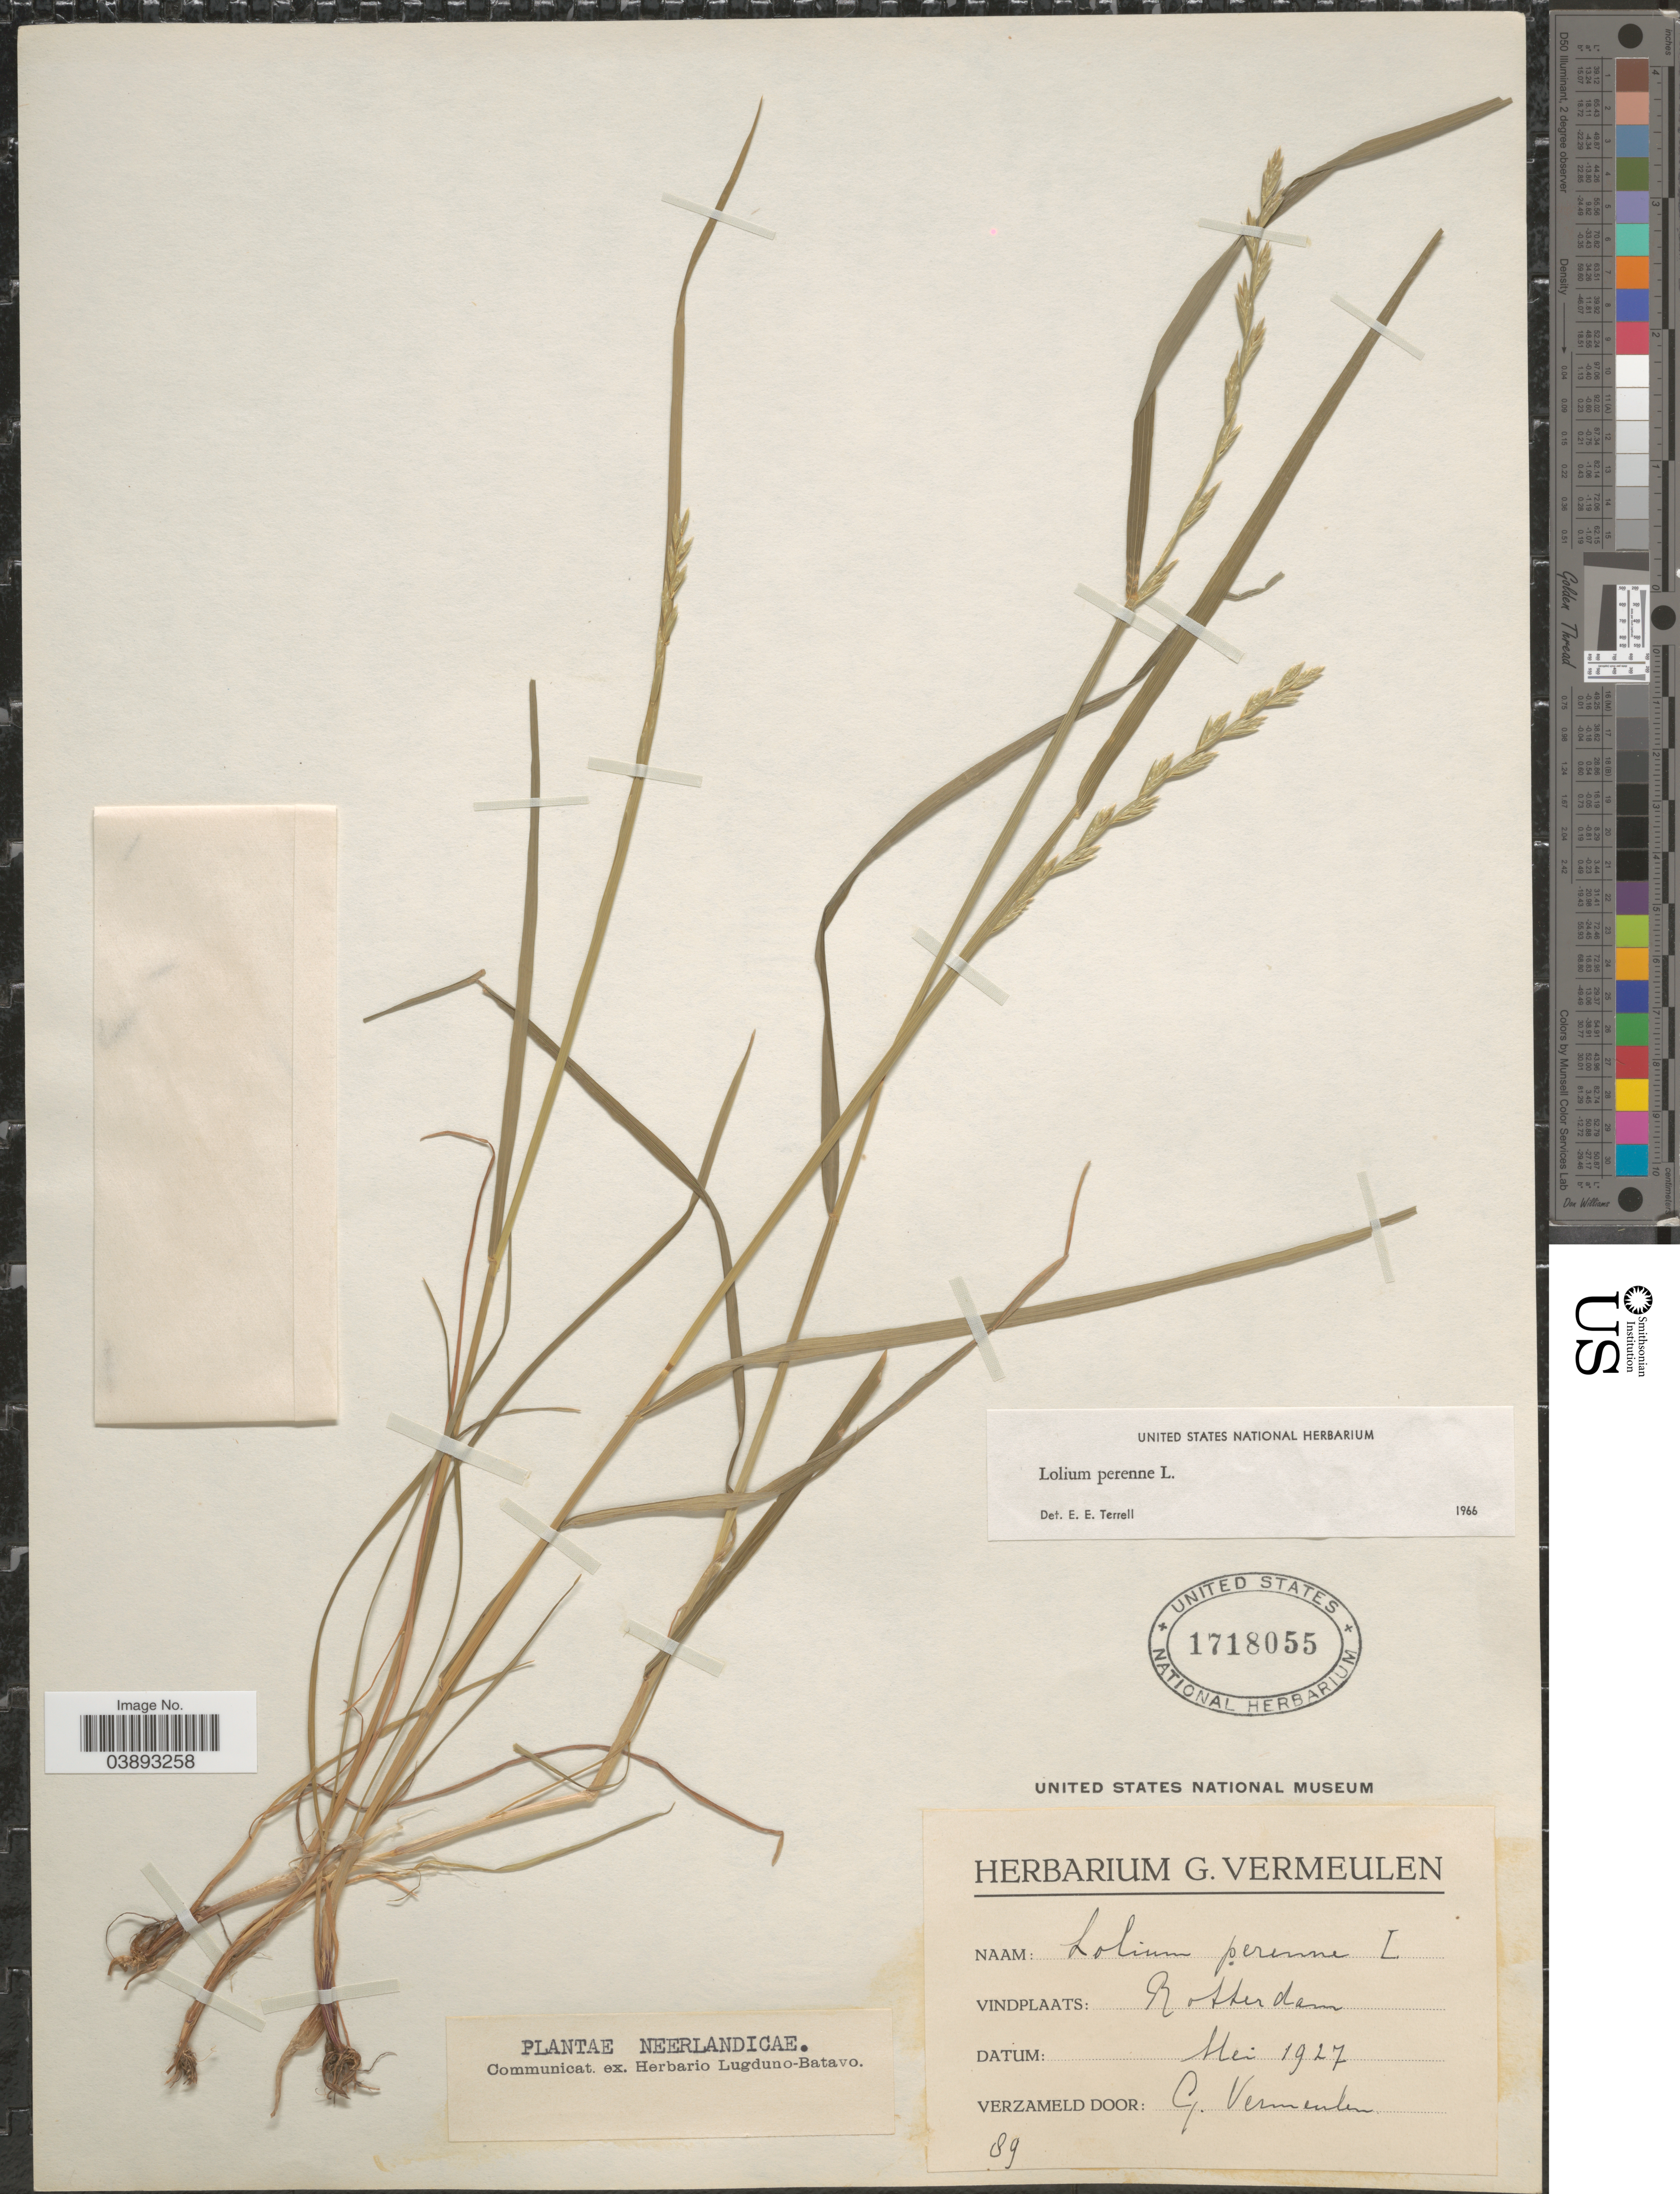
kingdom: Plantae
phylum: Tracheophyta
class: Liliopsida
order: Poales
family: Poaceae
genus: Lolium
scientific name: Lolium perenne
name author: L.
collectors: G. Vermeulen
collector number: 89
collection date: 1927-05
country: Netherlands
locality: Rotterdam.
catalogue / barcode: US 1718055